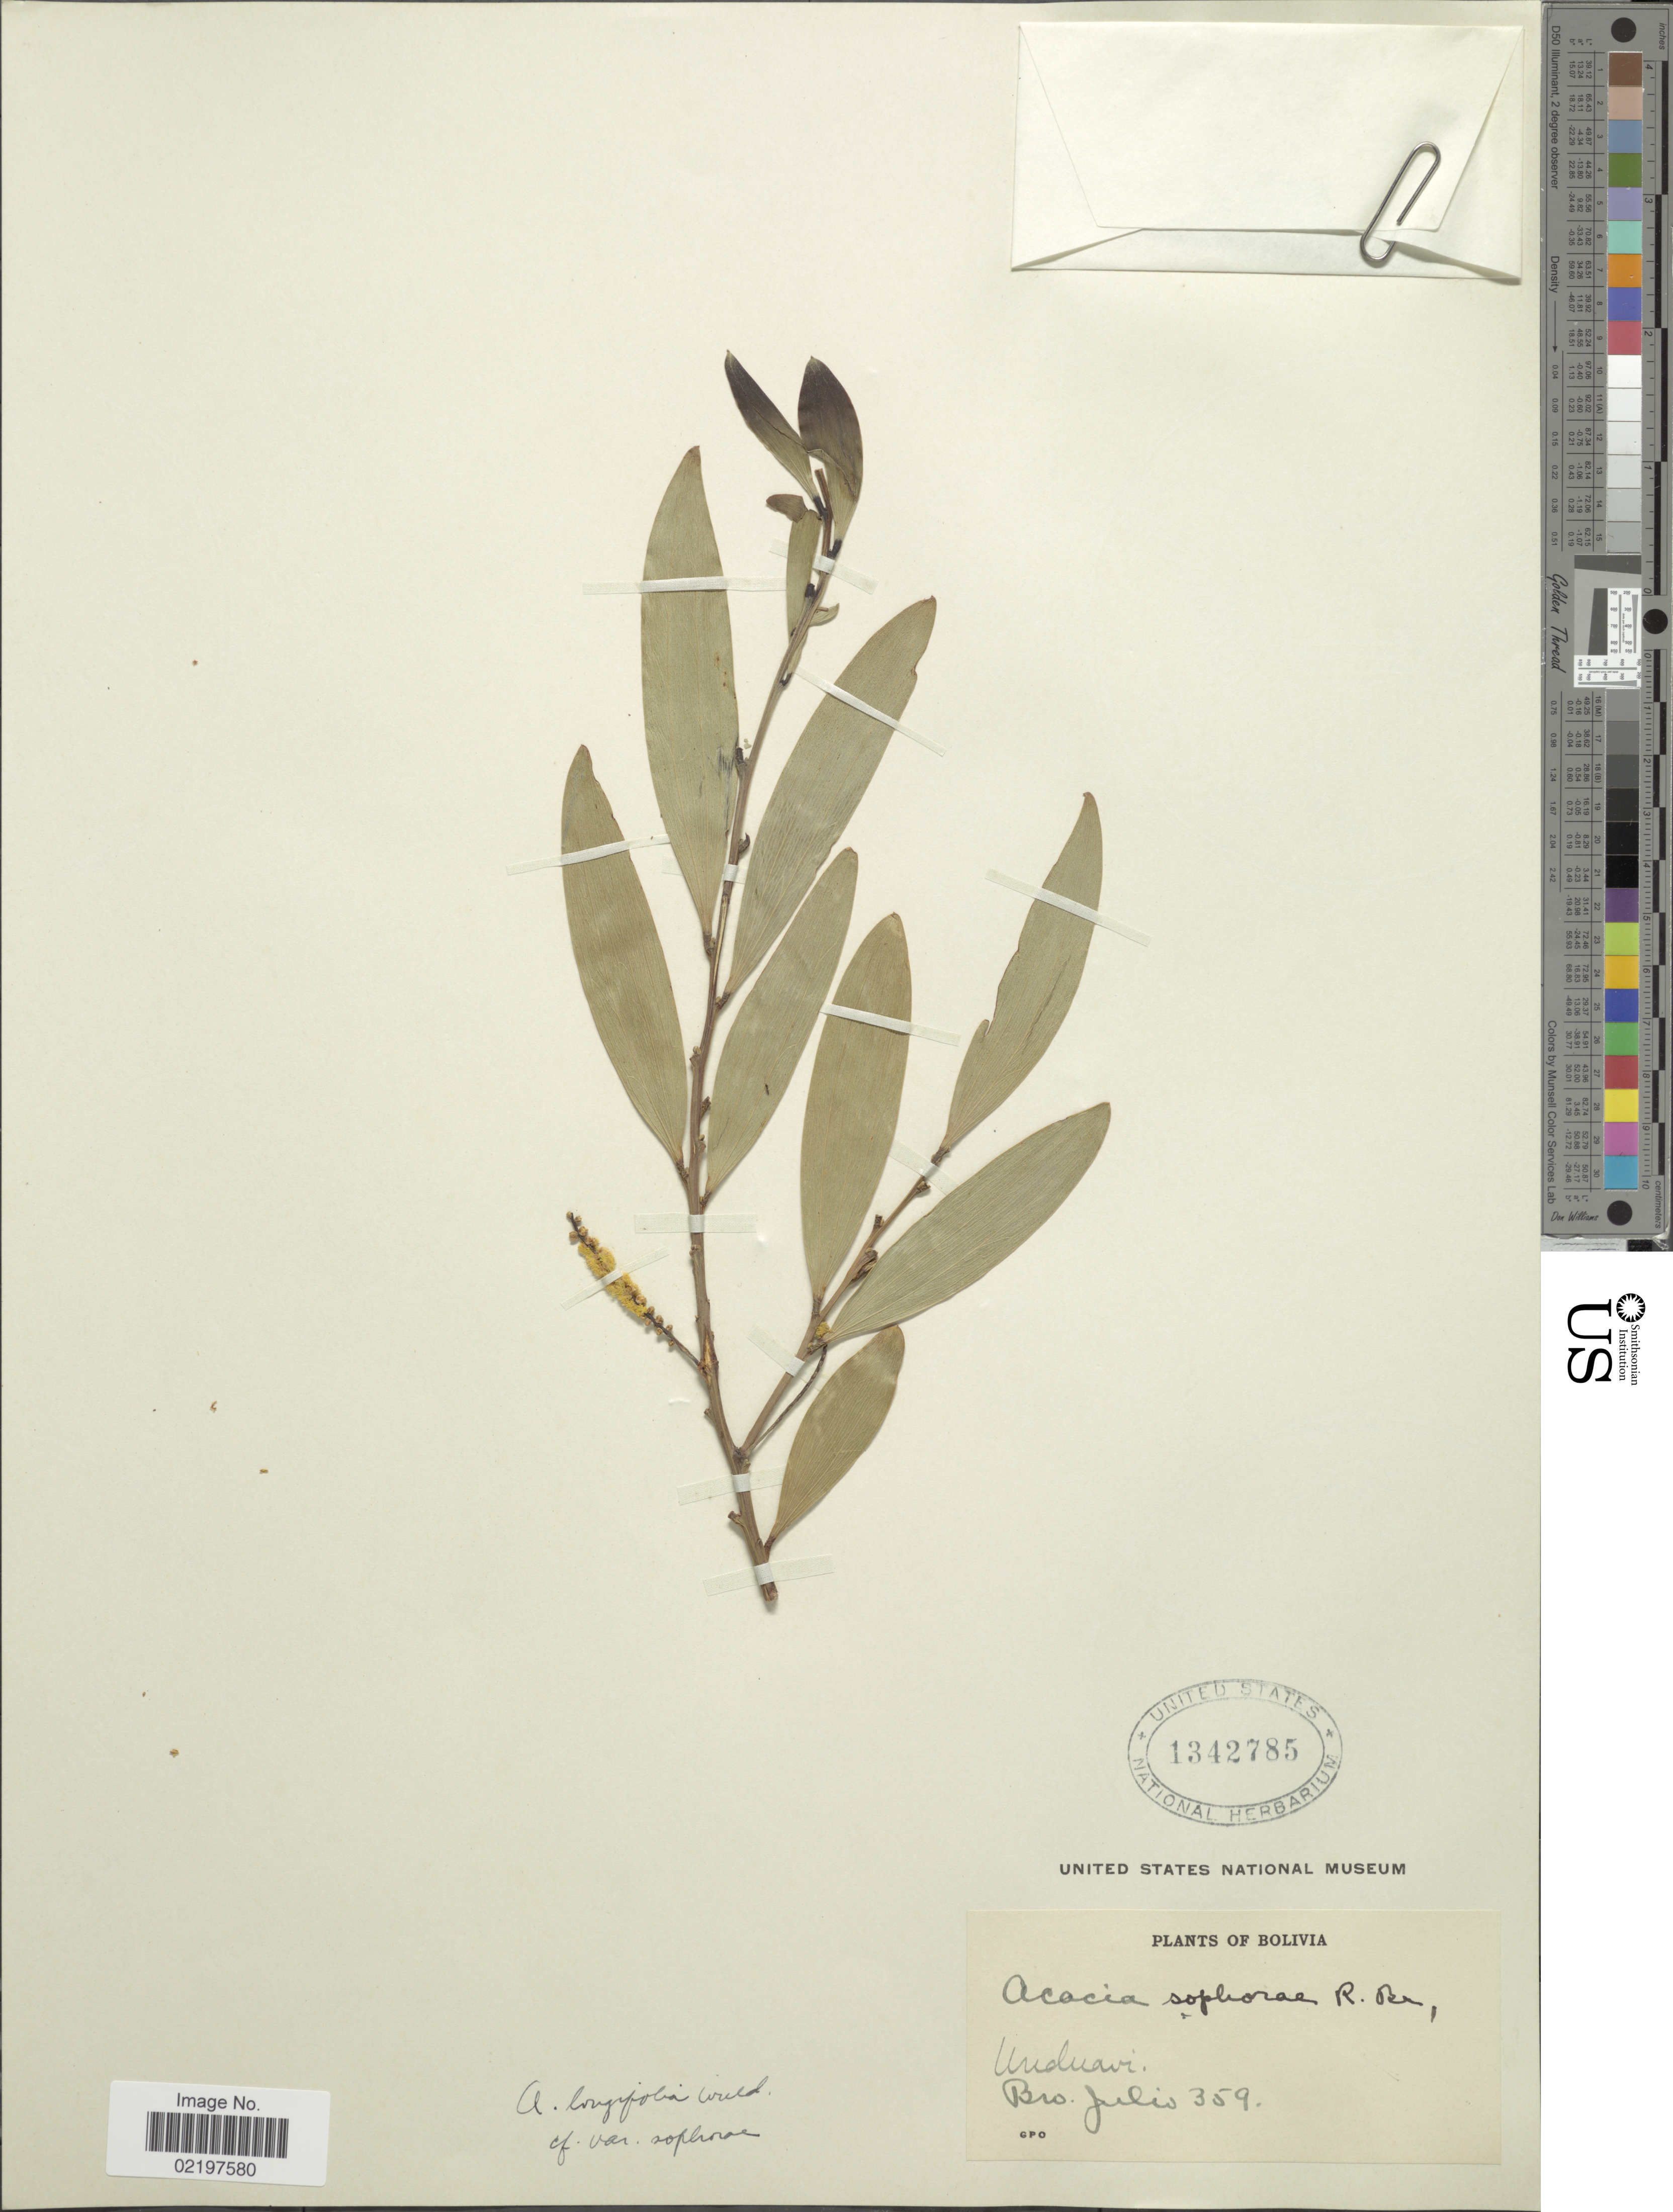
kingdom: Plantae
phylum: Tracheophyta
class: Magnoliopsida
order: Fabales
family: Fabaceae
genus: Acacia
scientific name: Acacia longifolia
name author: (Andrews) Willd.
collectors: Bro. Julio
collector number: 359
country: Bolivia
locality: Unduavi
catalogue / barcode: US 1342785